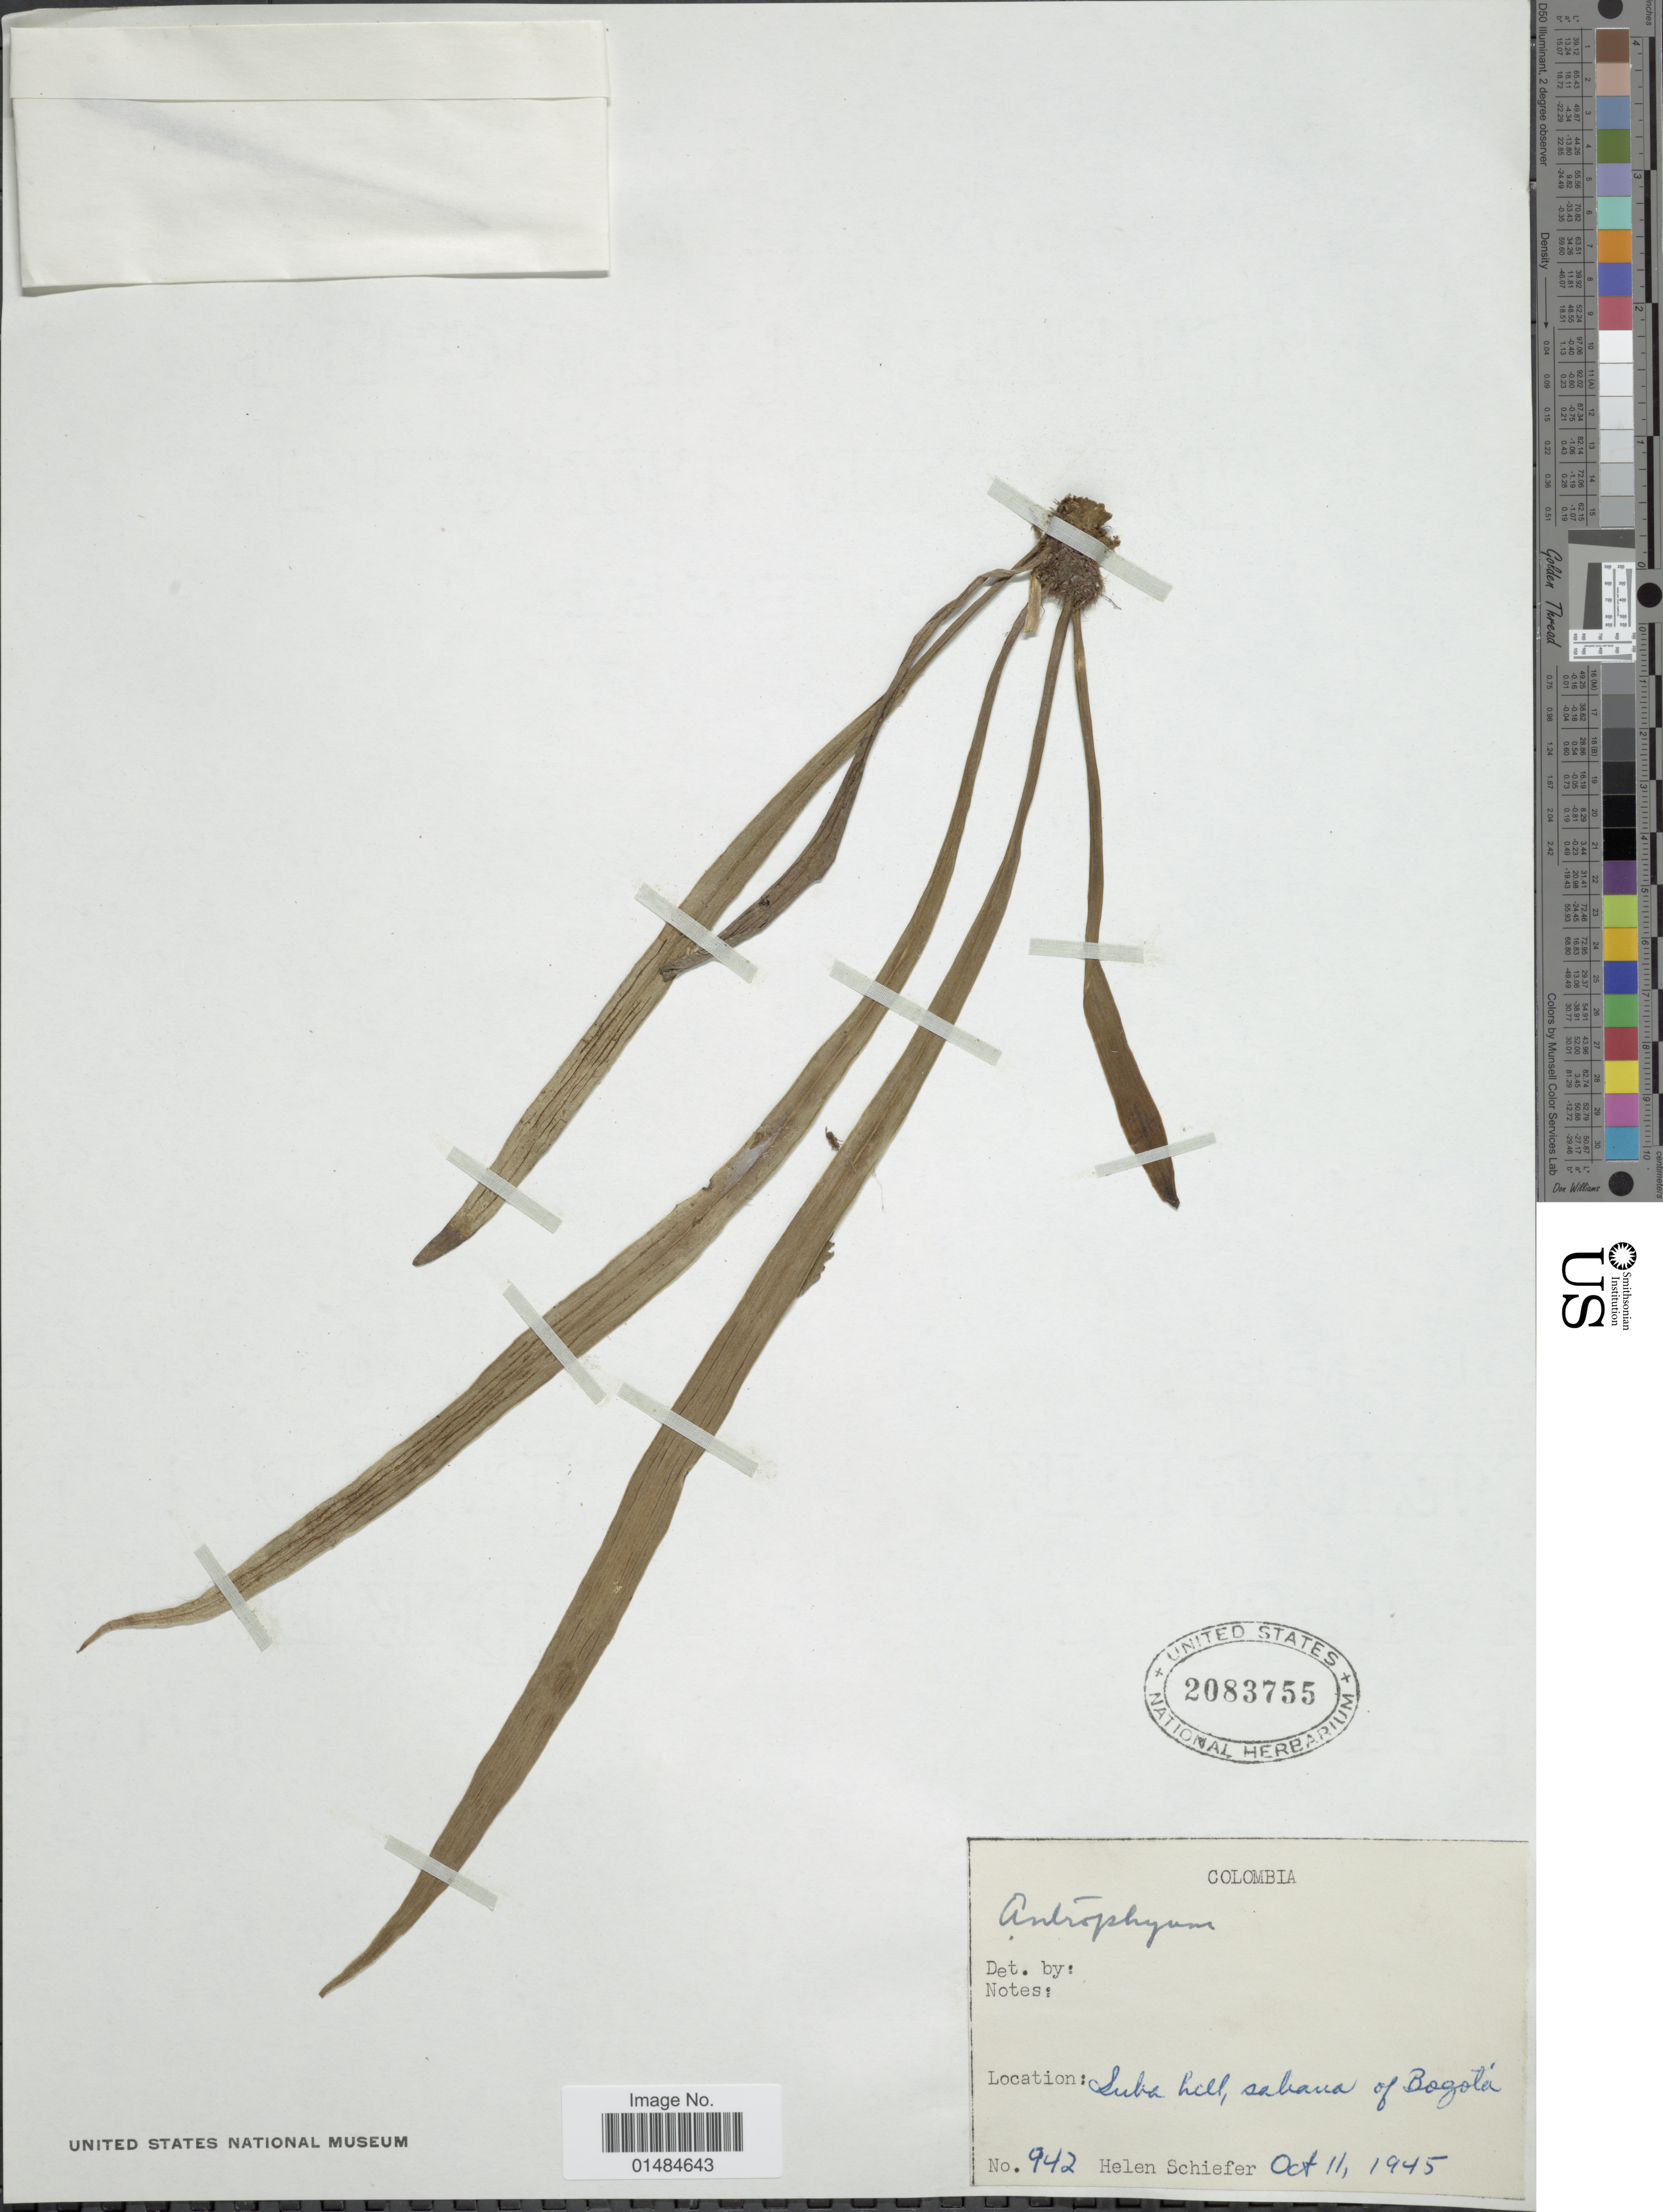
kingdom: Plantae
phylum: Tracheophyta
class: Polypodiopsida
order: Polypodiales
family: Pteridaceae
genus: Polytaenium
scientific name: Polytaenium lineatum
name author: (Sw.) J. Sm.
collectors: H. Schiefer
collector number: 942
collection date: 1945-10-11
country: Colombia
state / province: Bogota D.C.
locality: Suba hell, sabana of Bogotá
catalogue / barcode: US 2083755